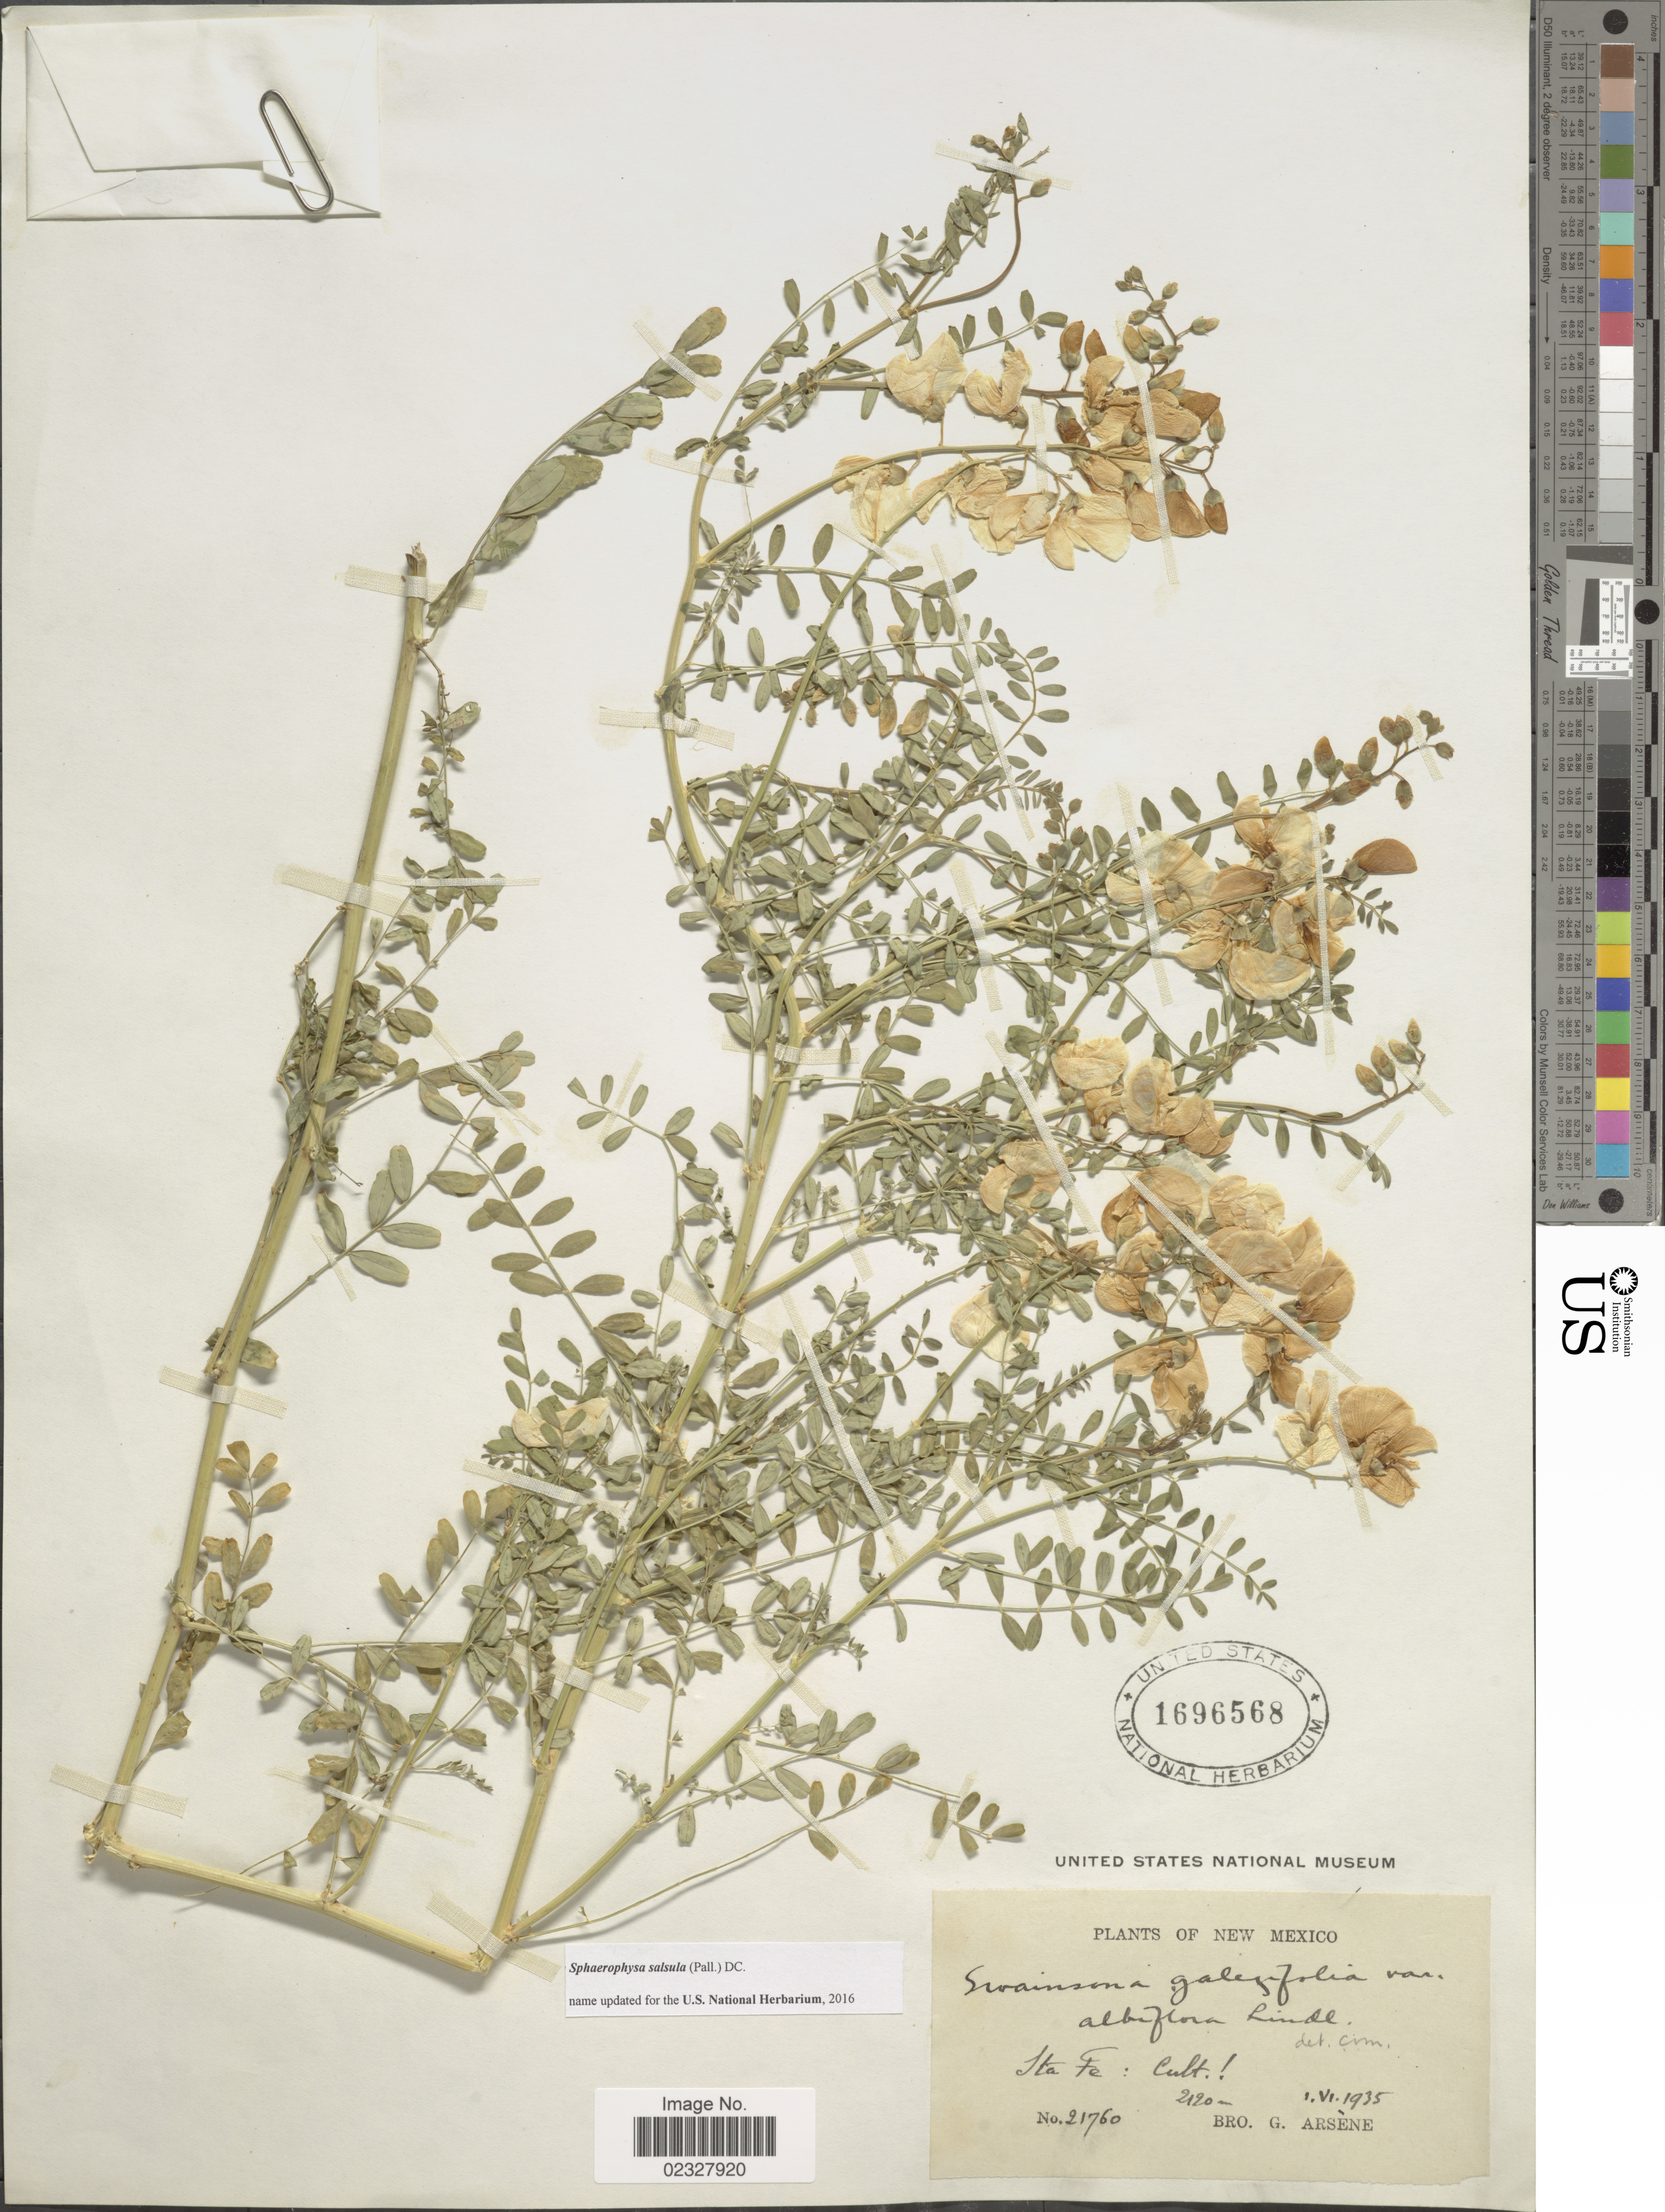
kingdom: Plantae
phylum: Tracheophyta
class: Magnoliopsida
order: Fabales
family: Fabaceae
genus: Sphaerophysa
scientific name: Sphaerophysa salsula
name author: (Pall.) DC.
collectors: Bro. G. Arsène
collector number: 21760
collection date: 1935-06-01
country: United States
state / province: New Mexico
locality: Sta Fe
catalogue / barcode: US 1696568